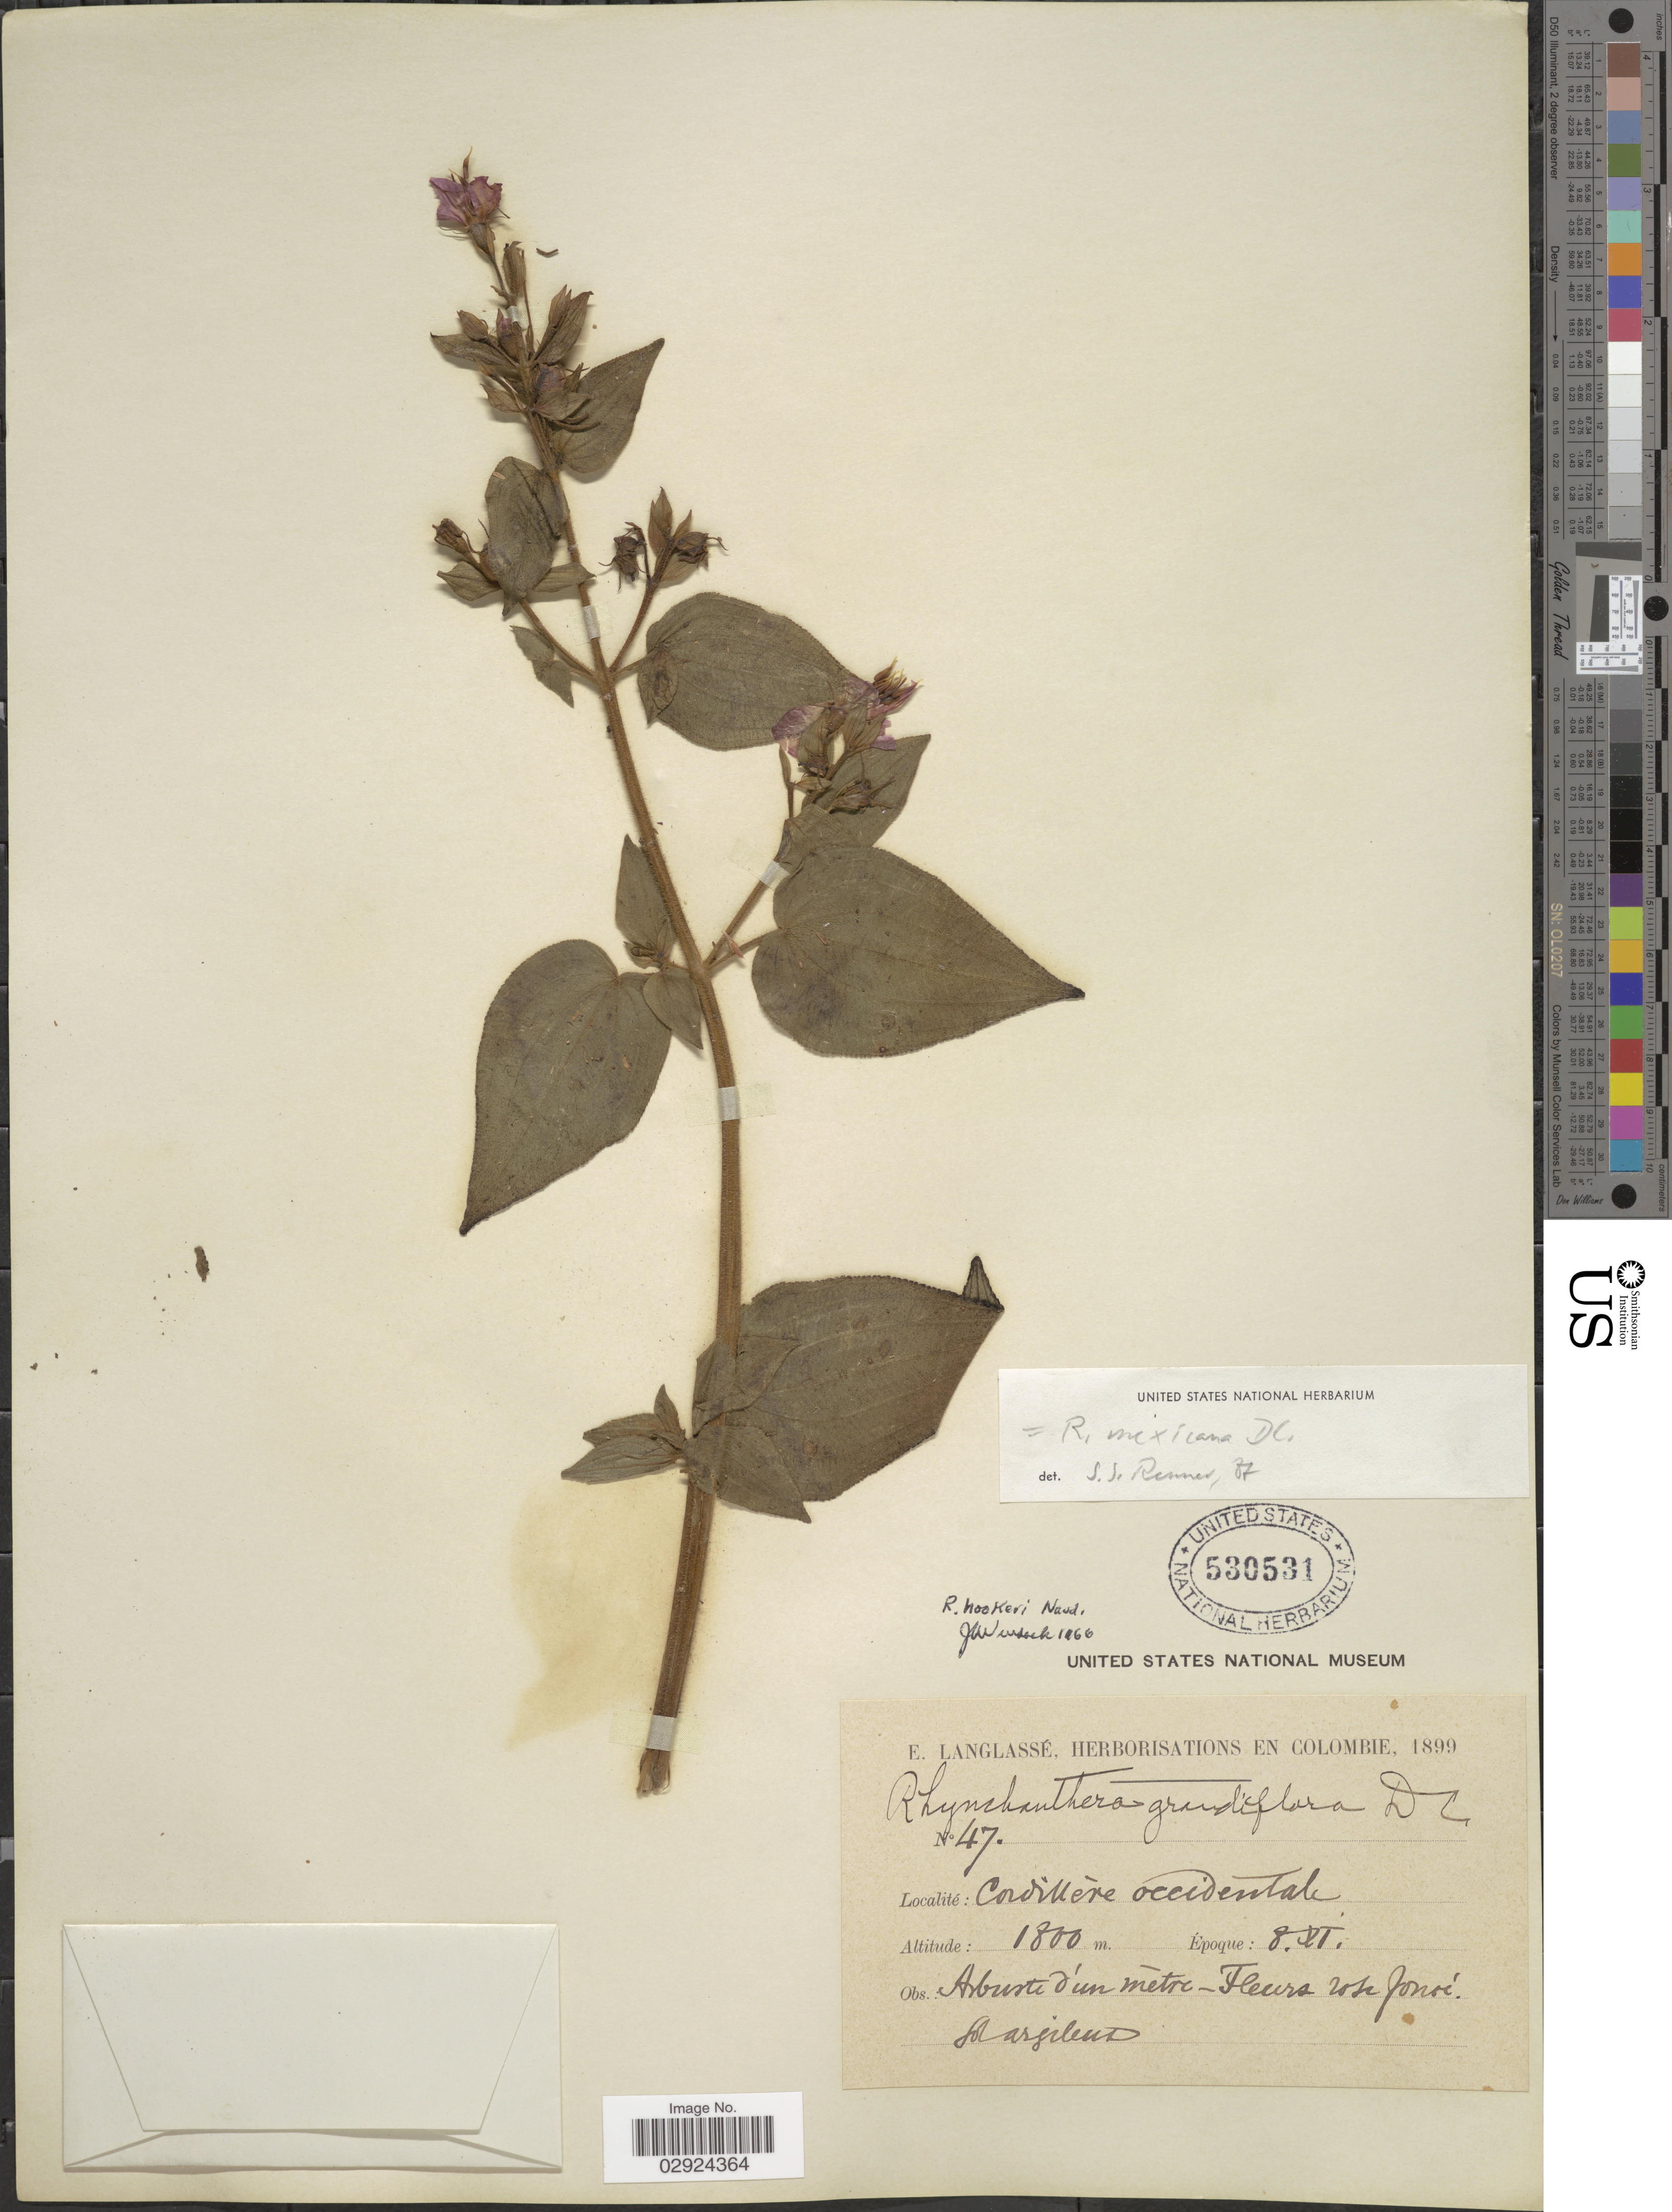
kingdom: Plantae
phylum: Tracheophyta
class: Magnoliopsida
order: Myrtales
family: Melastomataceae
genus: Rhynchanthera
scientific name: Rhynchanthera mexicana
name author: DC.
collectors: E. Langlassé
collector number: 47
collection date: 1899-11-08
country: Colombia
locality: Cordillere occidentale.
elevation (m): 1800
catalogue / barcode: US 530531